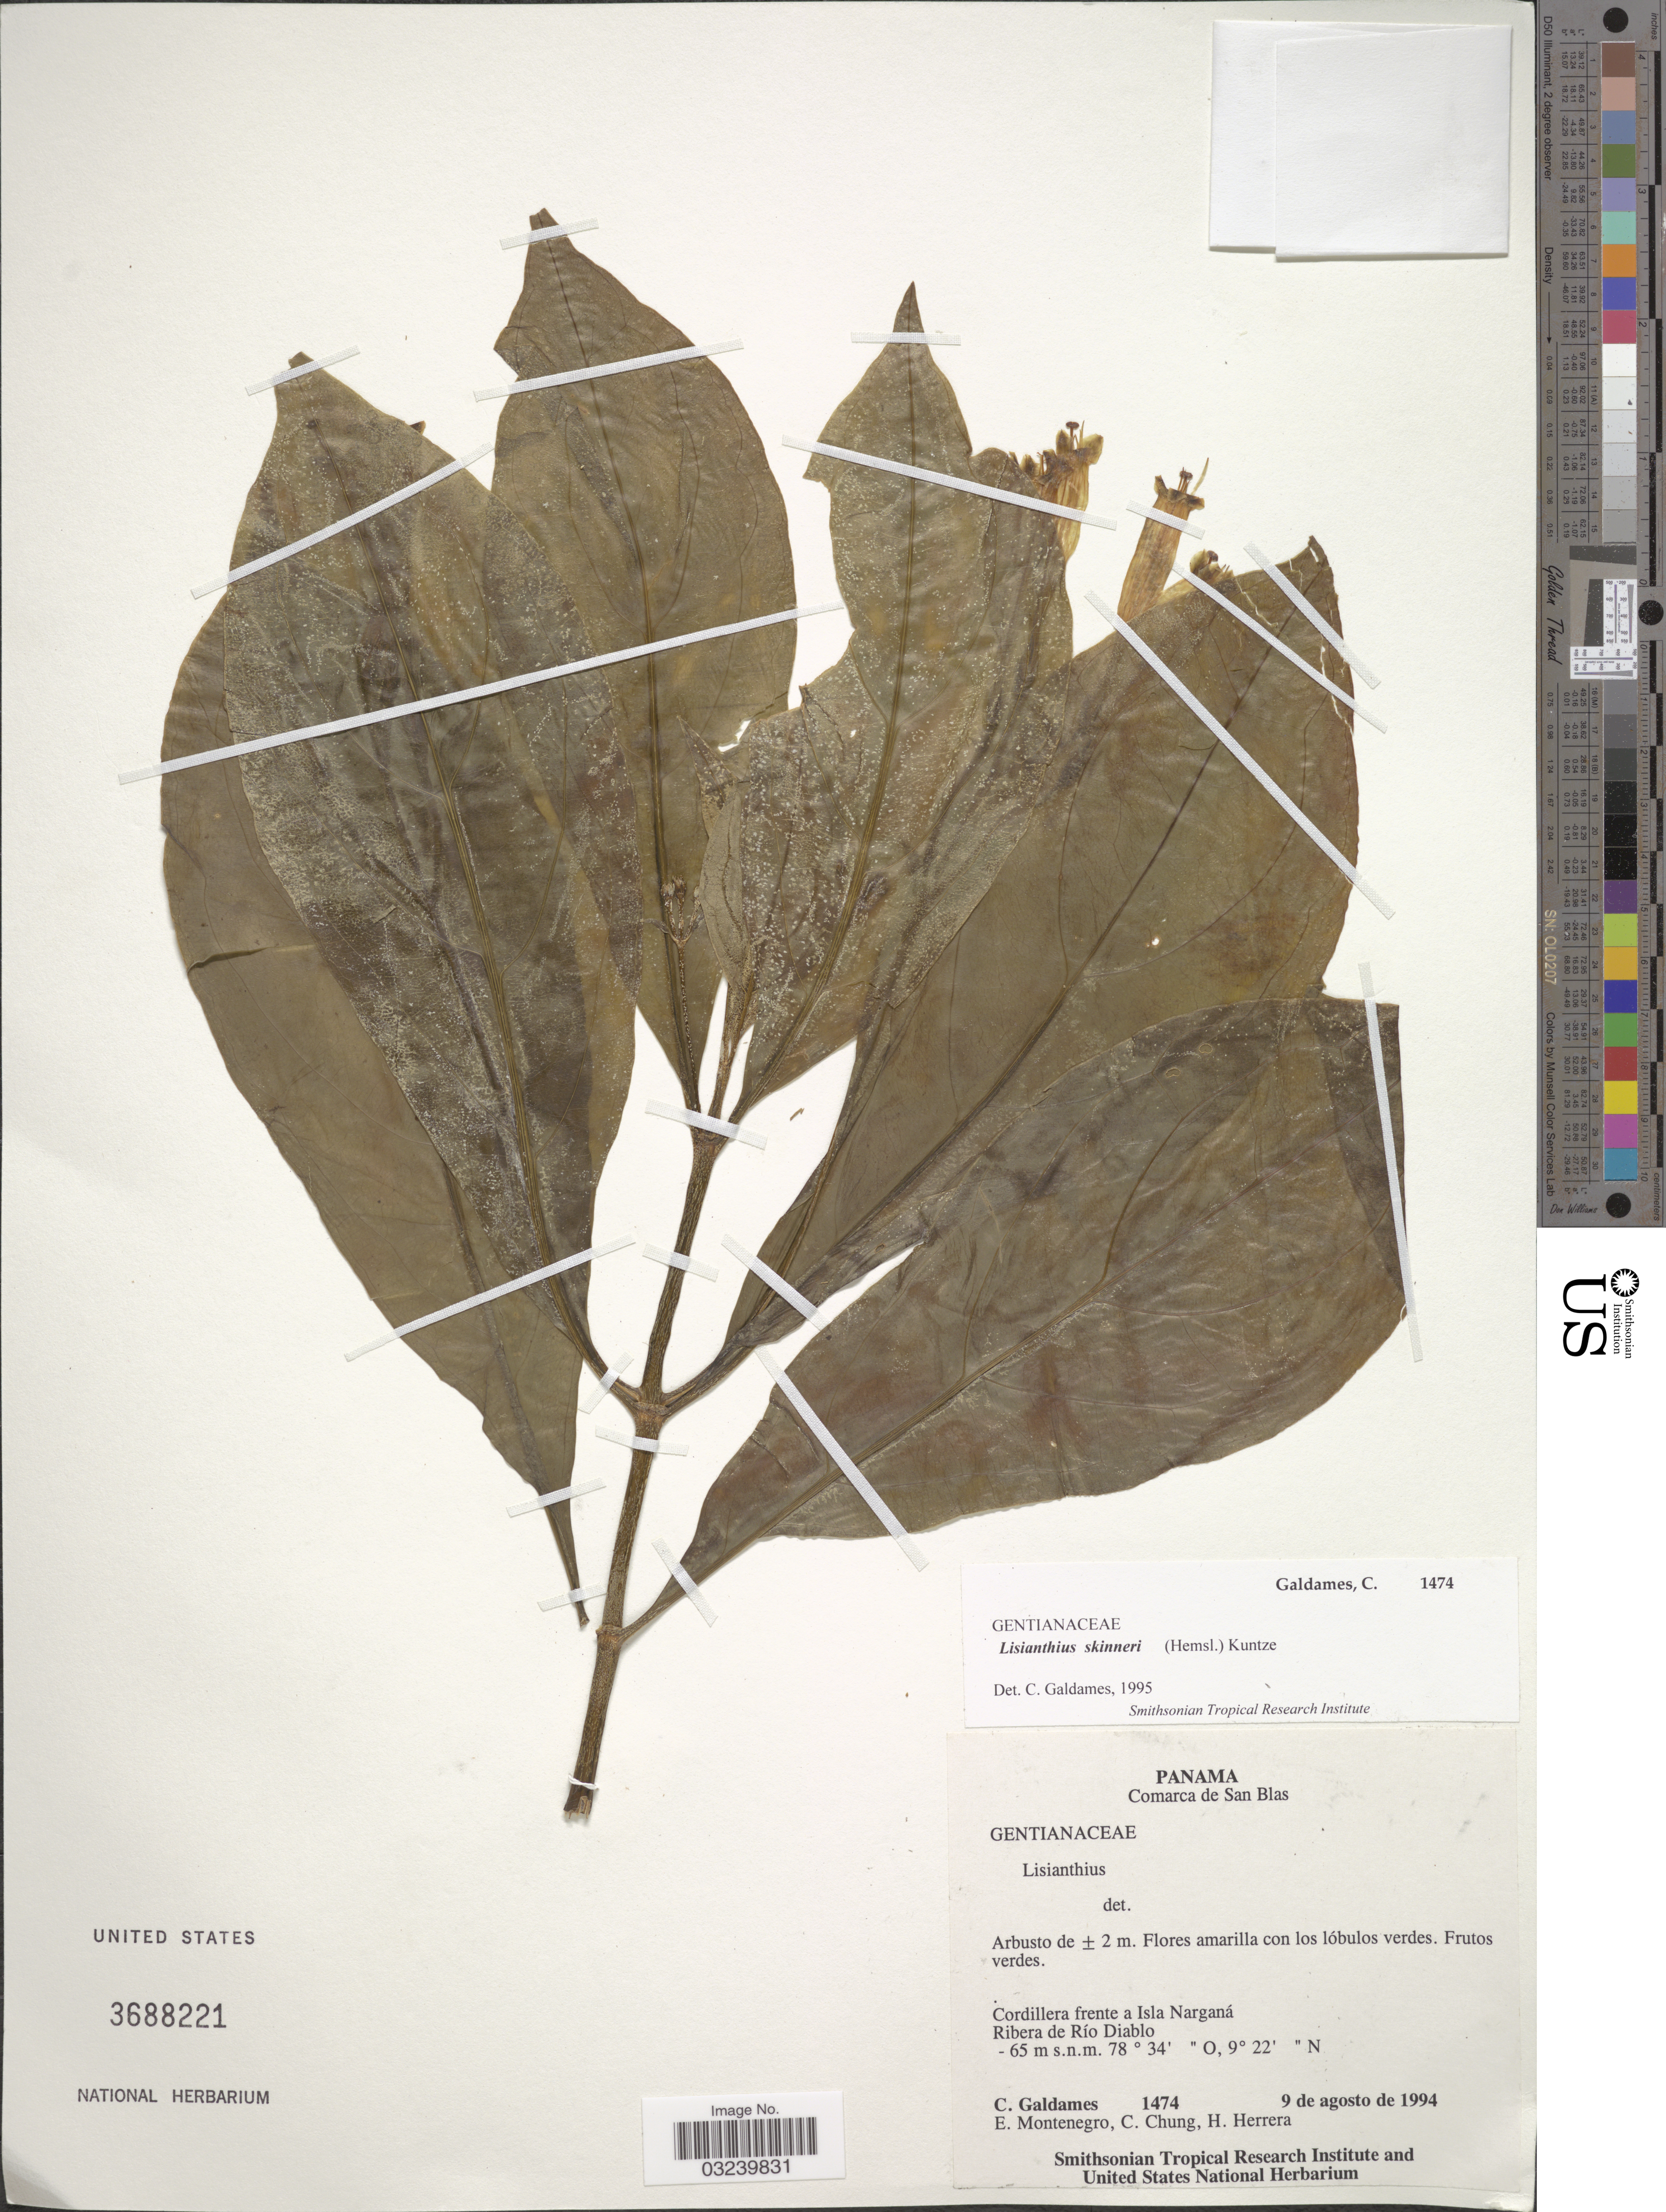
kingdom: Plantae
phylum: Tracheophyta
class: Magnoliopsida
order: Gentianales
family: Gentianaceae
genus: Lisianthius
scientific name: Lisianthius skinneri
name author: (Hemsl.) Kuntze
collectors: C. Galdames, E. Montenegro, C. Chung & H. Herrera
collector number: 1474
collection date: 1994-08-09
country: Panama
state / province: Kuna Yala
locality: Comarca de San Blas, Cordillera frente a Isla Narganá, Ribera de Río Diablo.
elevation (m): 65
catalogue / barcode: US 3688221